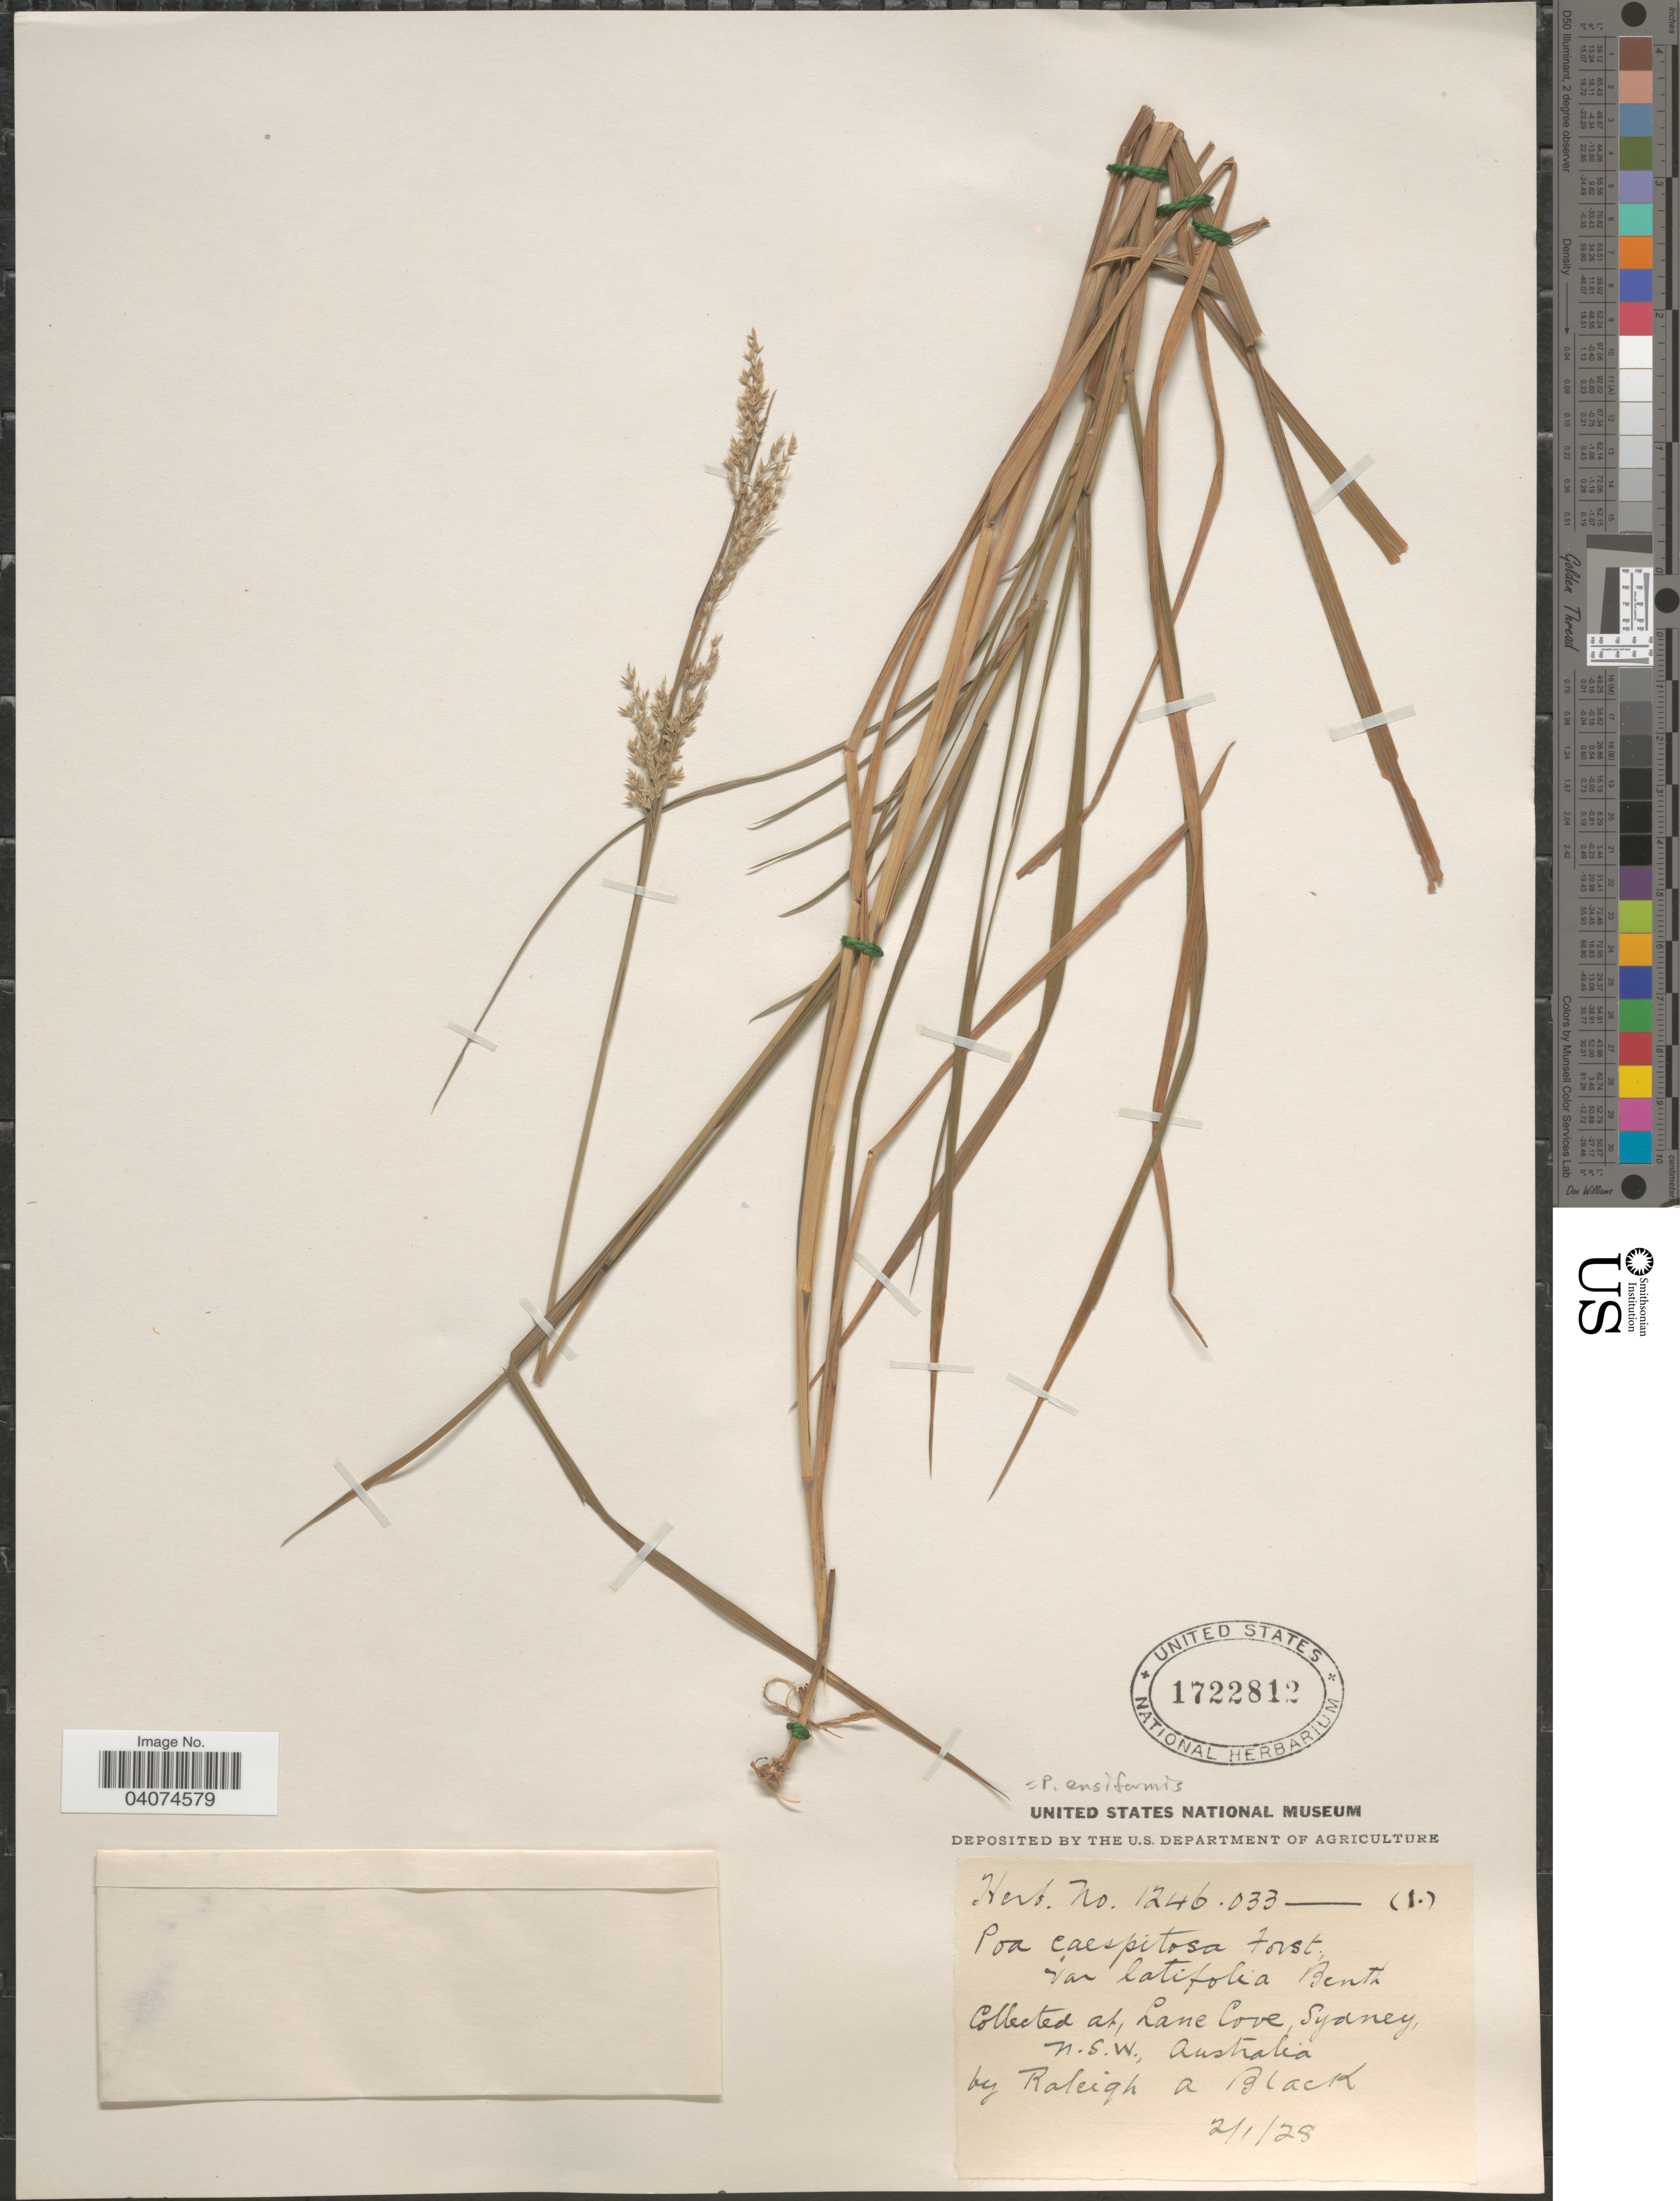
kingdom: Plantae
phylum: Tracheophyta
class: Liliopsida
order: Poales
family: Poaceae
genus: Poa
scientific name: Poa ensiformis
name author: Vickery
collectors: R. A. Black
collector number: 1246.033-(1)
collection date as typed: Transcribed d/m/y: 2/1/28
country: Australia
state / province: New South Wales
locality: Lane Cove, Sydney.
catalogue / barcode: US 1722812